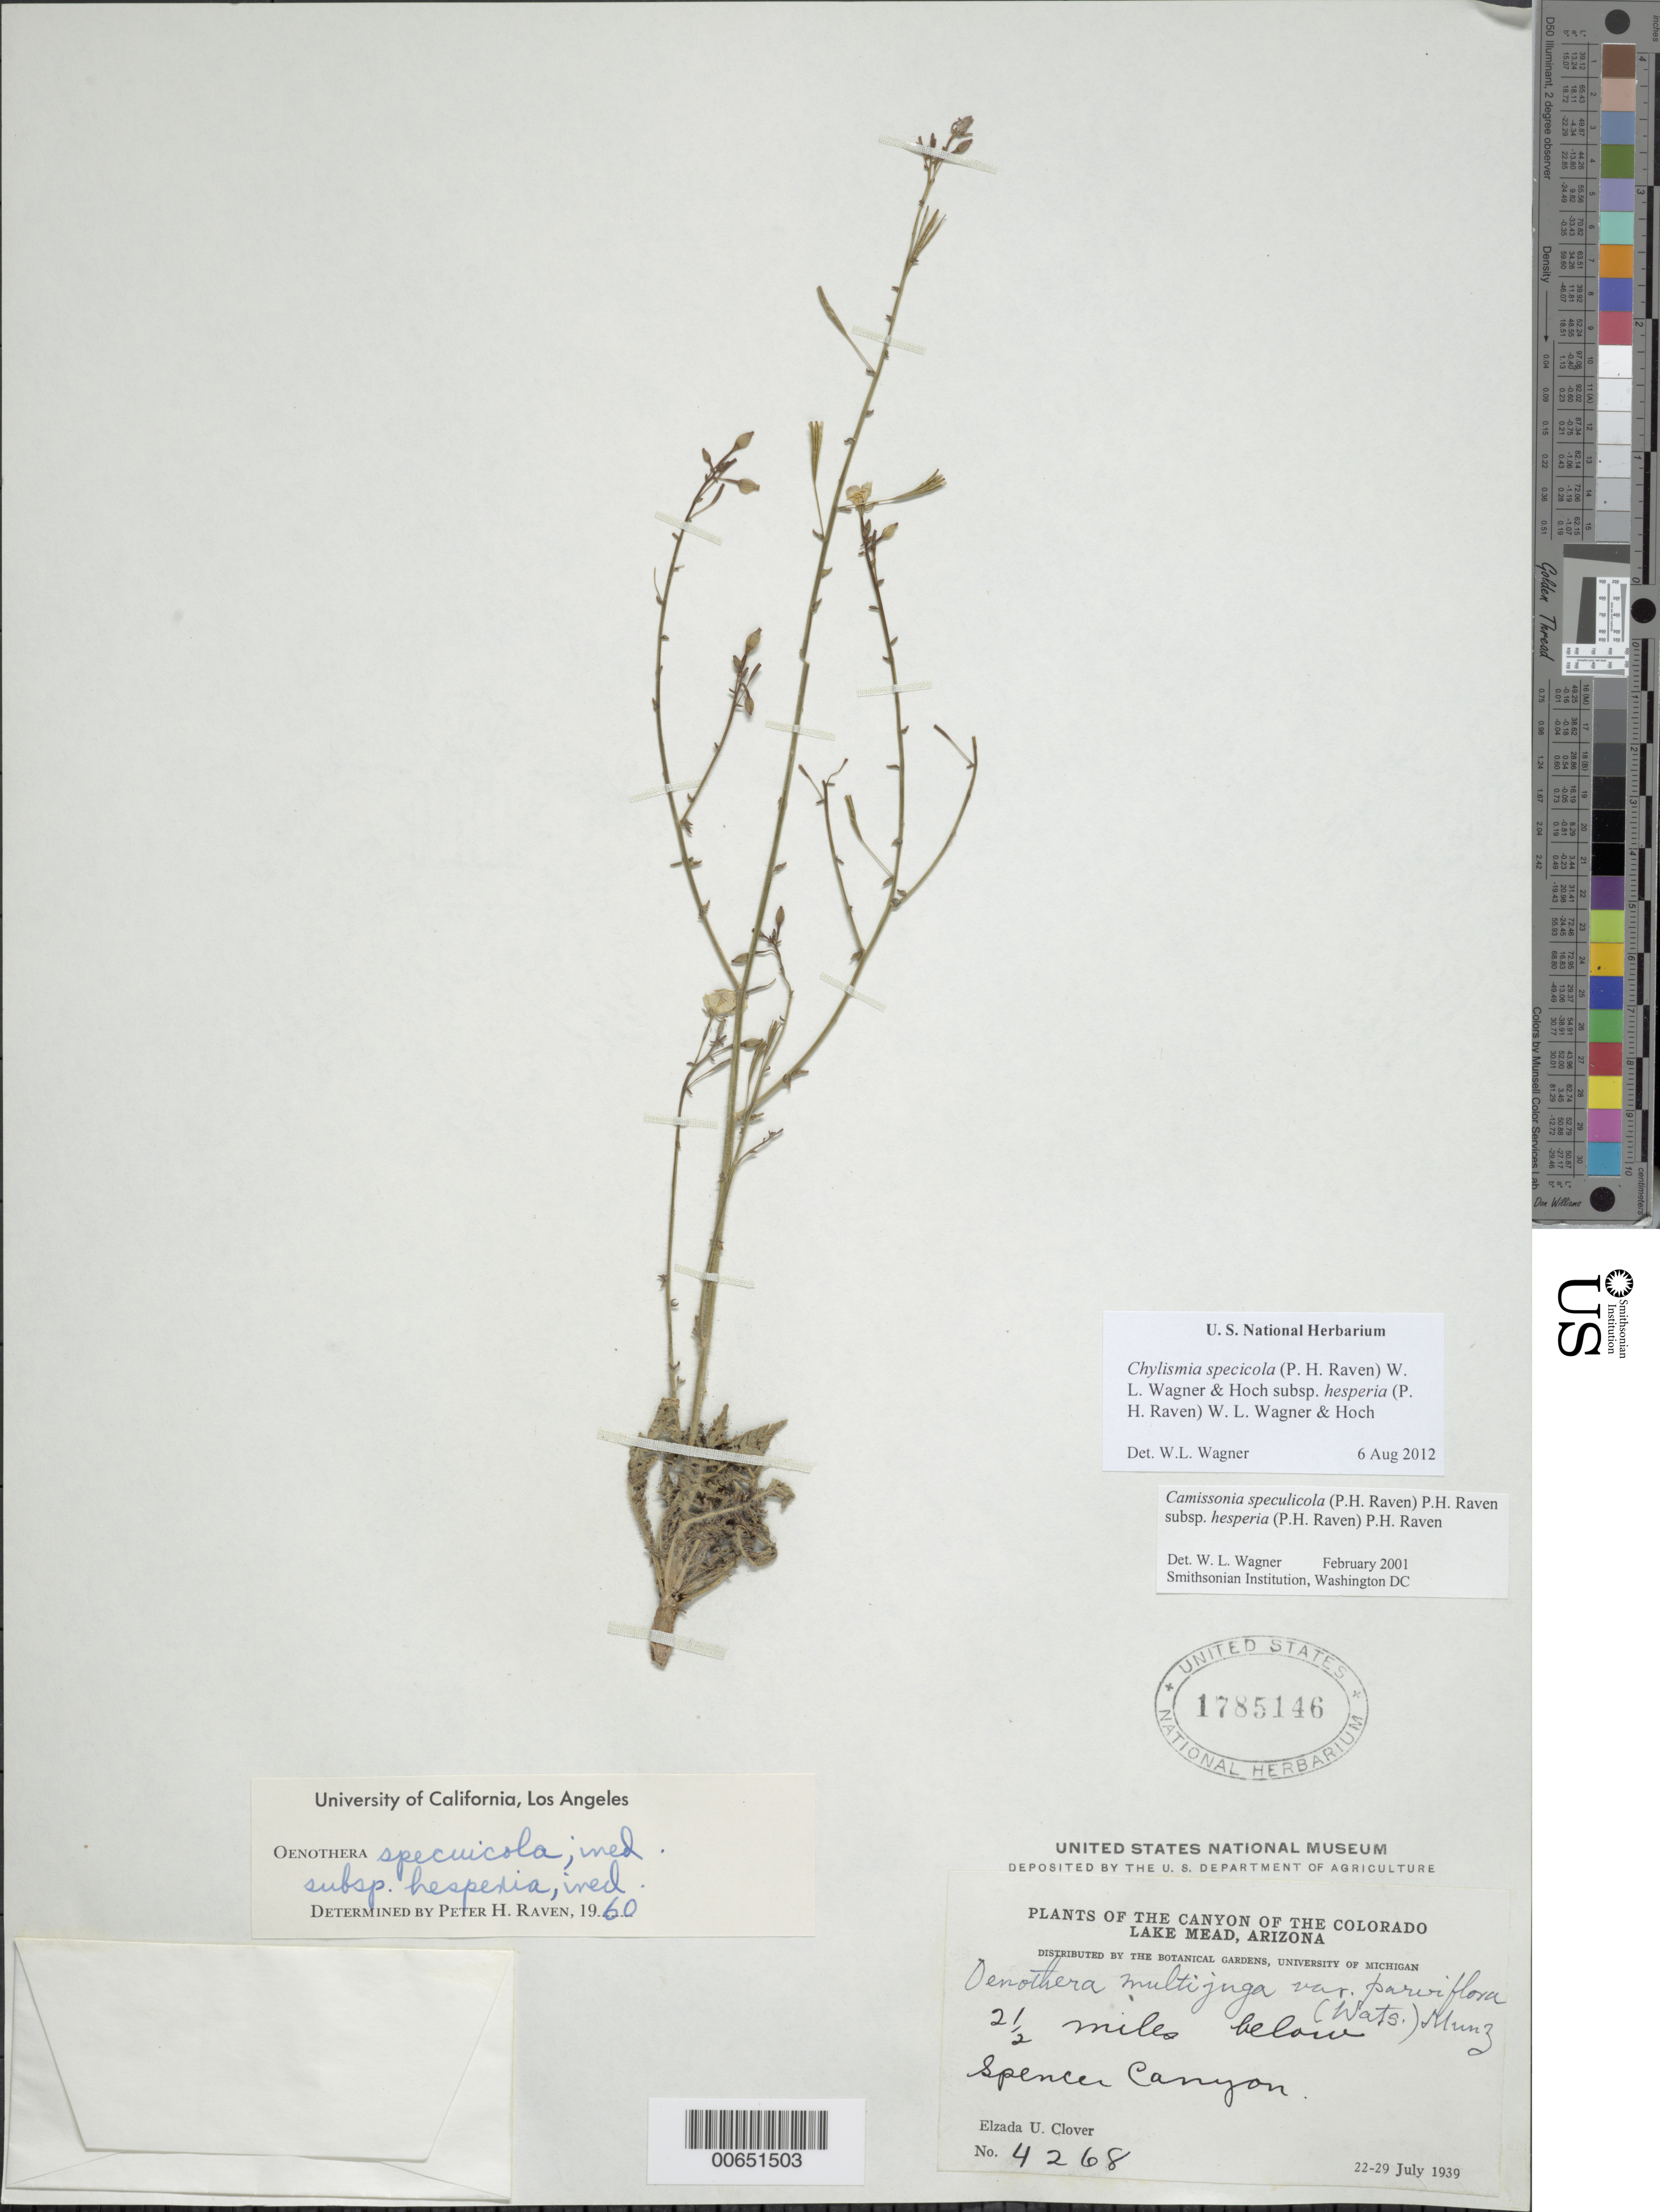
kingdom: Plantae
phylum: Tracheophyta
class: Magnoliopsida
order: Myrtales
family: Onagraceae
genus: Chylismia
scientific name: Chylismia specicola subsp. hesperia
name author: (P.H. Raven) W.L. Wagner & Hoch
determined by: Wagner, W. L., (BOT), Smithsonian Institution - National Museum of Natural History (UNITED STATES)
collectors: E. U. Clover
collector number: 4268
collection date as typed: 22 Jul 1939 to 29 Jul 1939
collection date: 1939-07-22/1939-07-29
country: United States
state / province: Arizona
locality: Lake mead, spencer canyon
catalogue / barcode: US 1785146